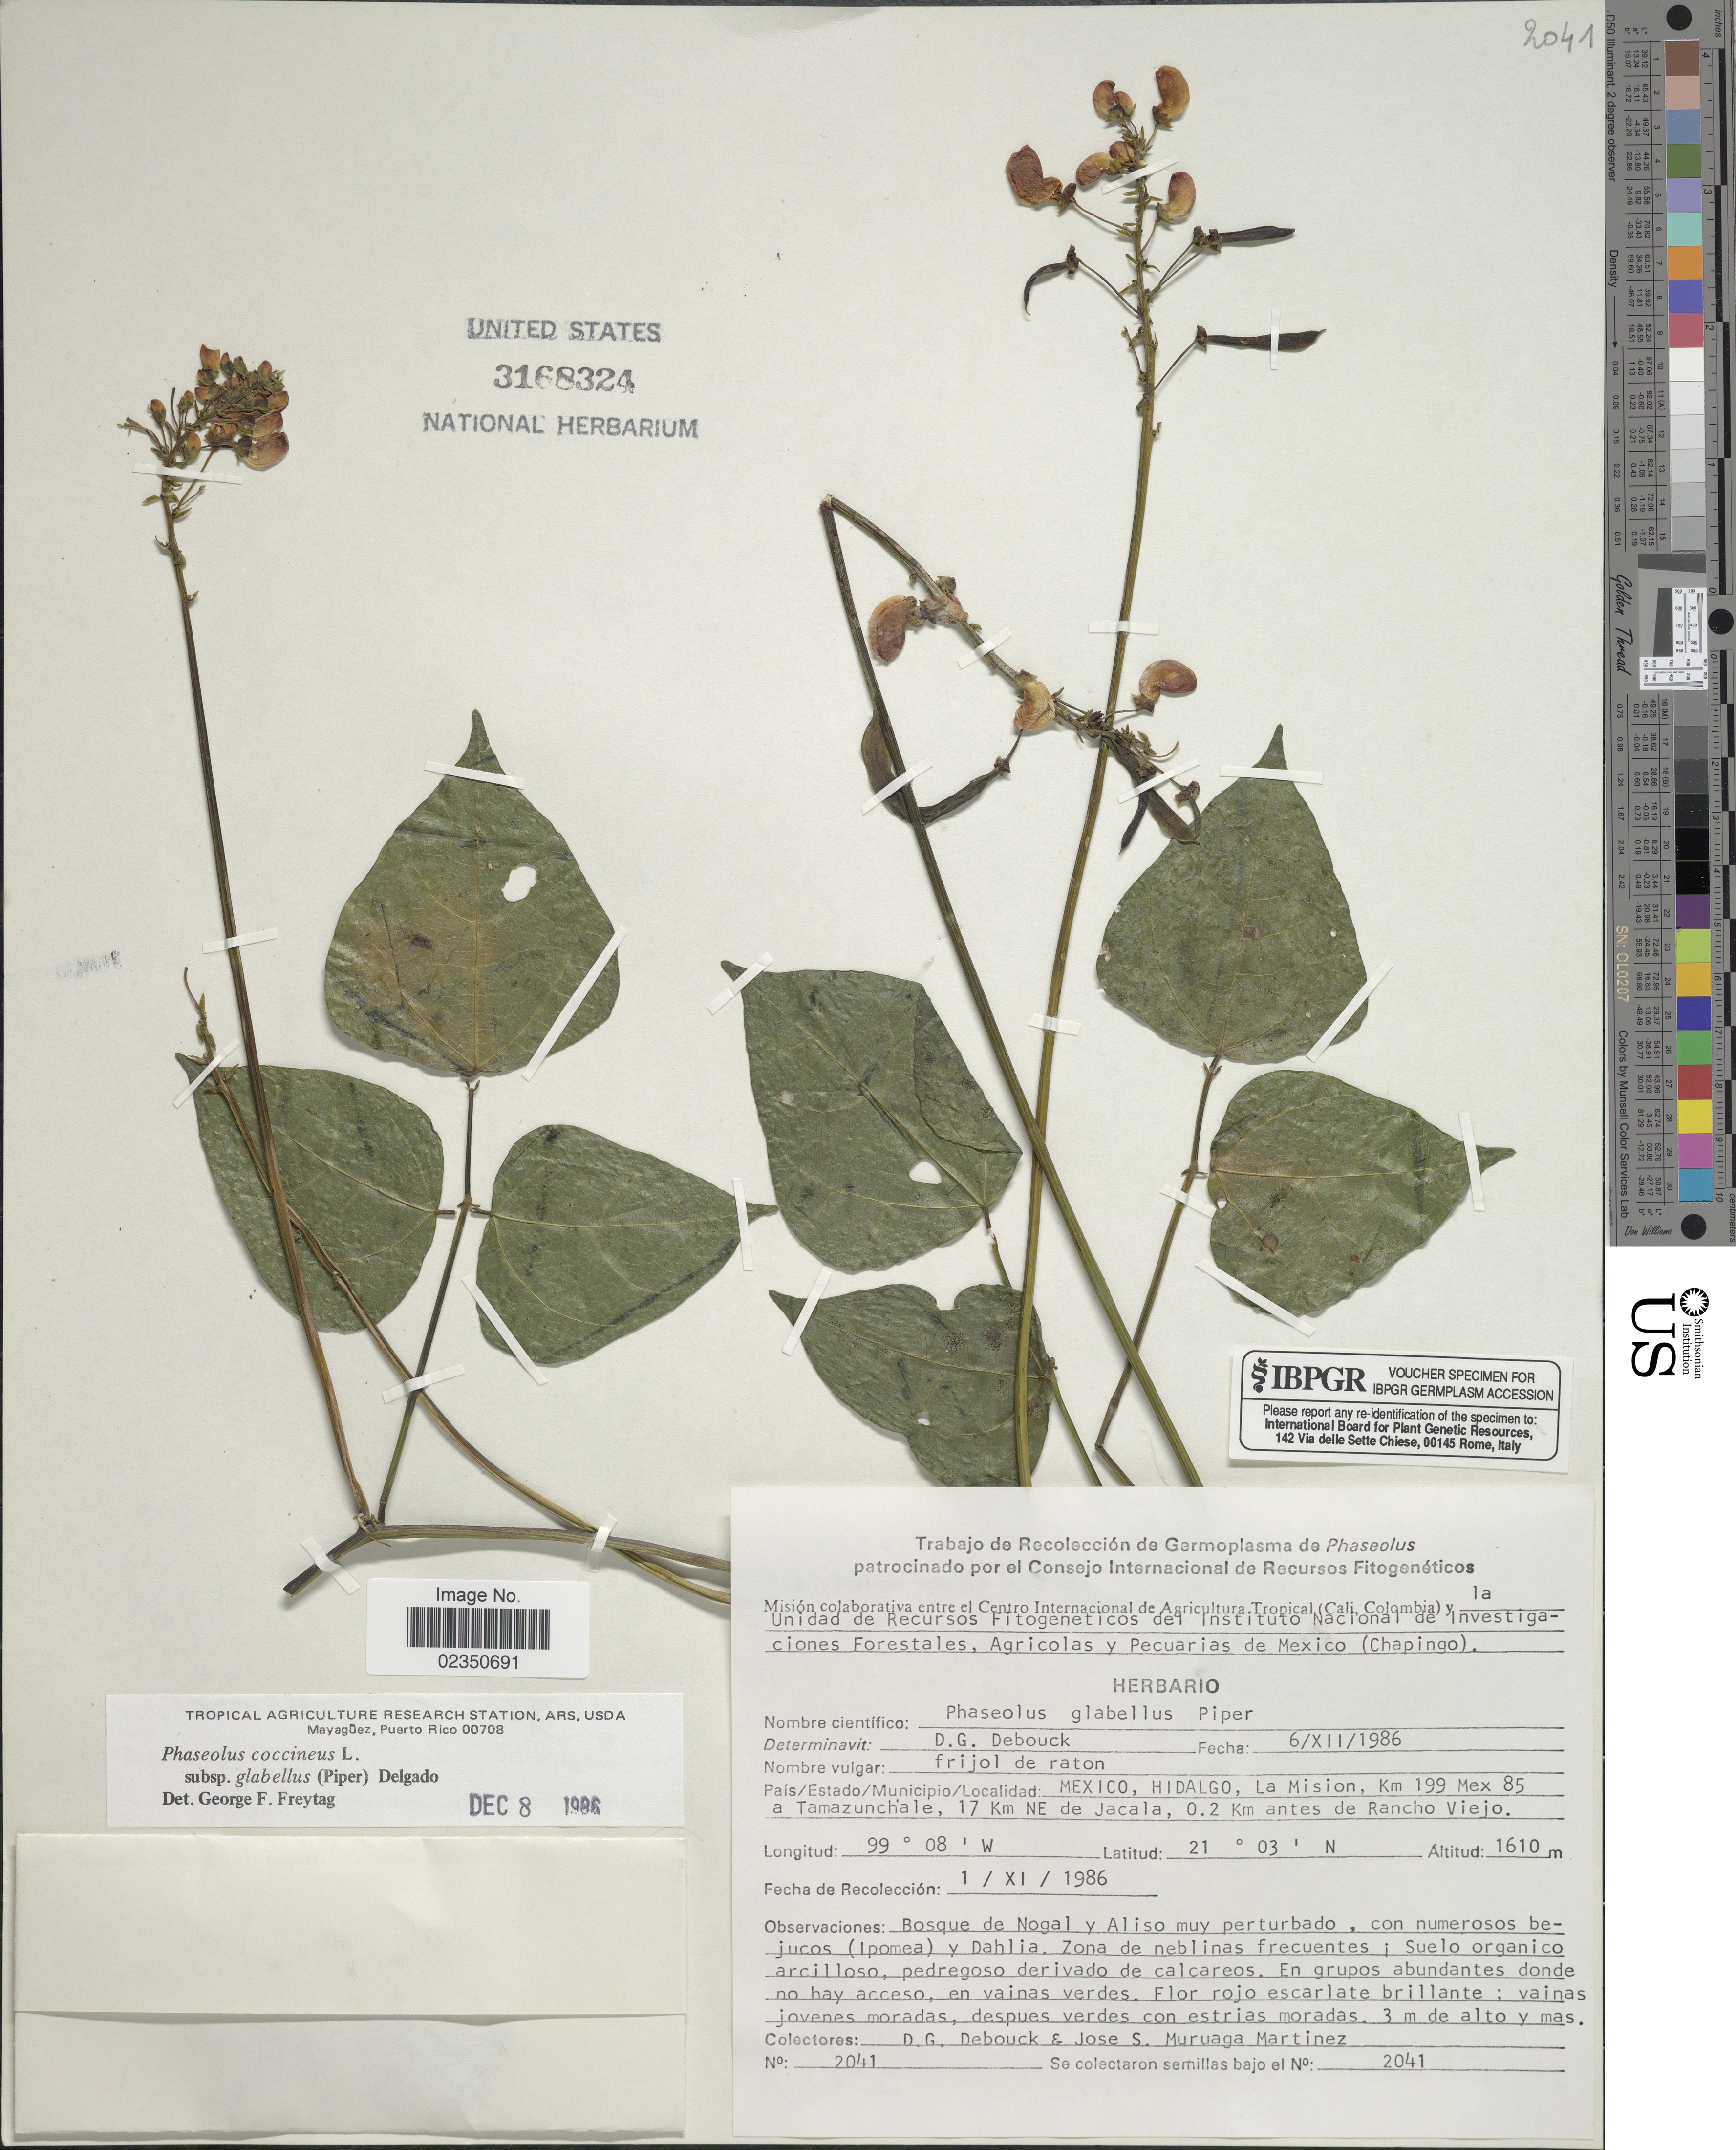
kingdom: Plantae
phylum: Tracheophyta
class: Magnoliopsida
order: Fabales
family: Fabaceae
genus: Phaseolus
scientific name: Phaseolus glabellus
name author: Piper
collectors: D. Debouck & J. Muruaga Martinez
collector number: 2041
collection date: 1986-11-01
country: Mexico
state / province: Hidalgo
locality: La Mision, km 199 Mex 85 a Tamazunchale, 17 km Ne de Jacala, 0.2 km antes de Rancho Viejo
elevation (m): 1610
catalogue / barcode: US 3168324